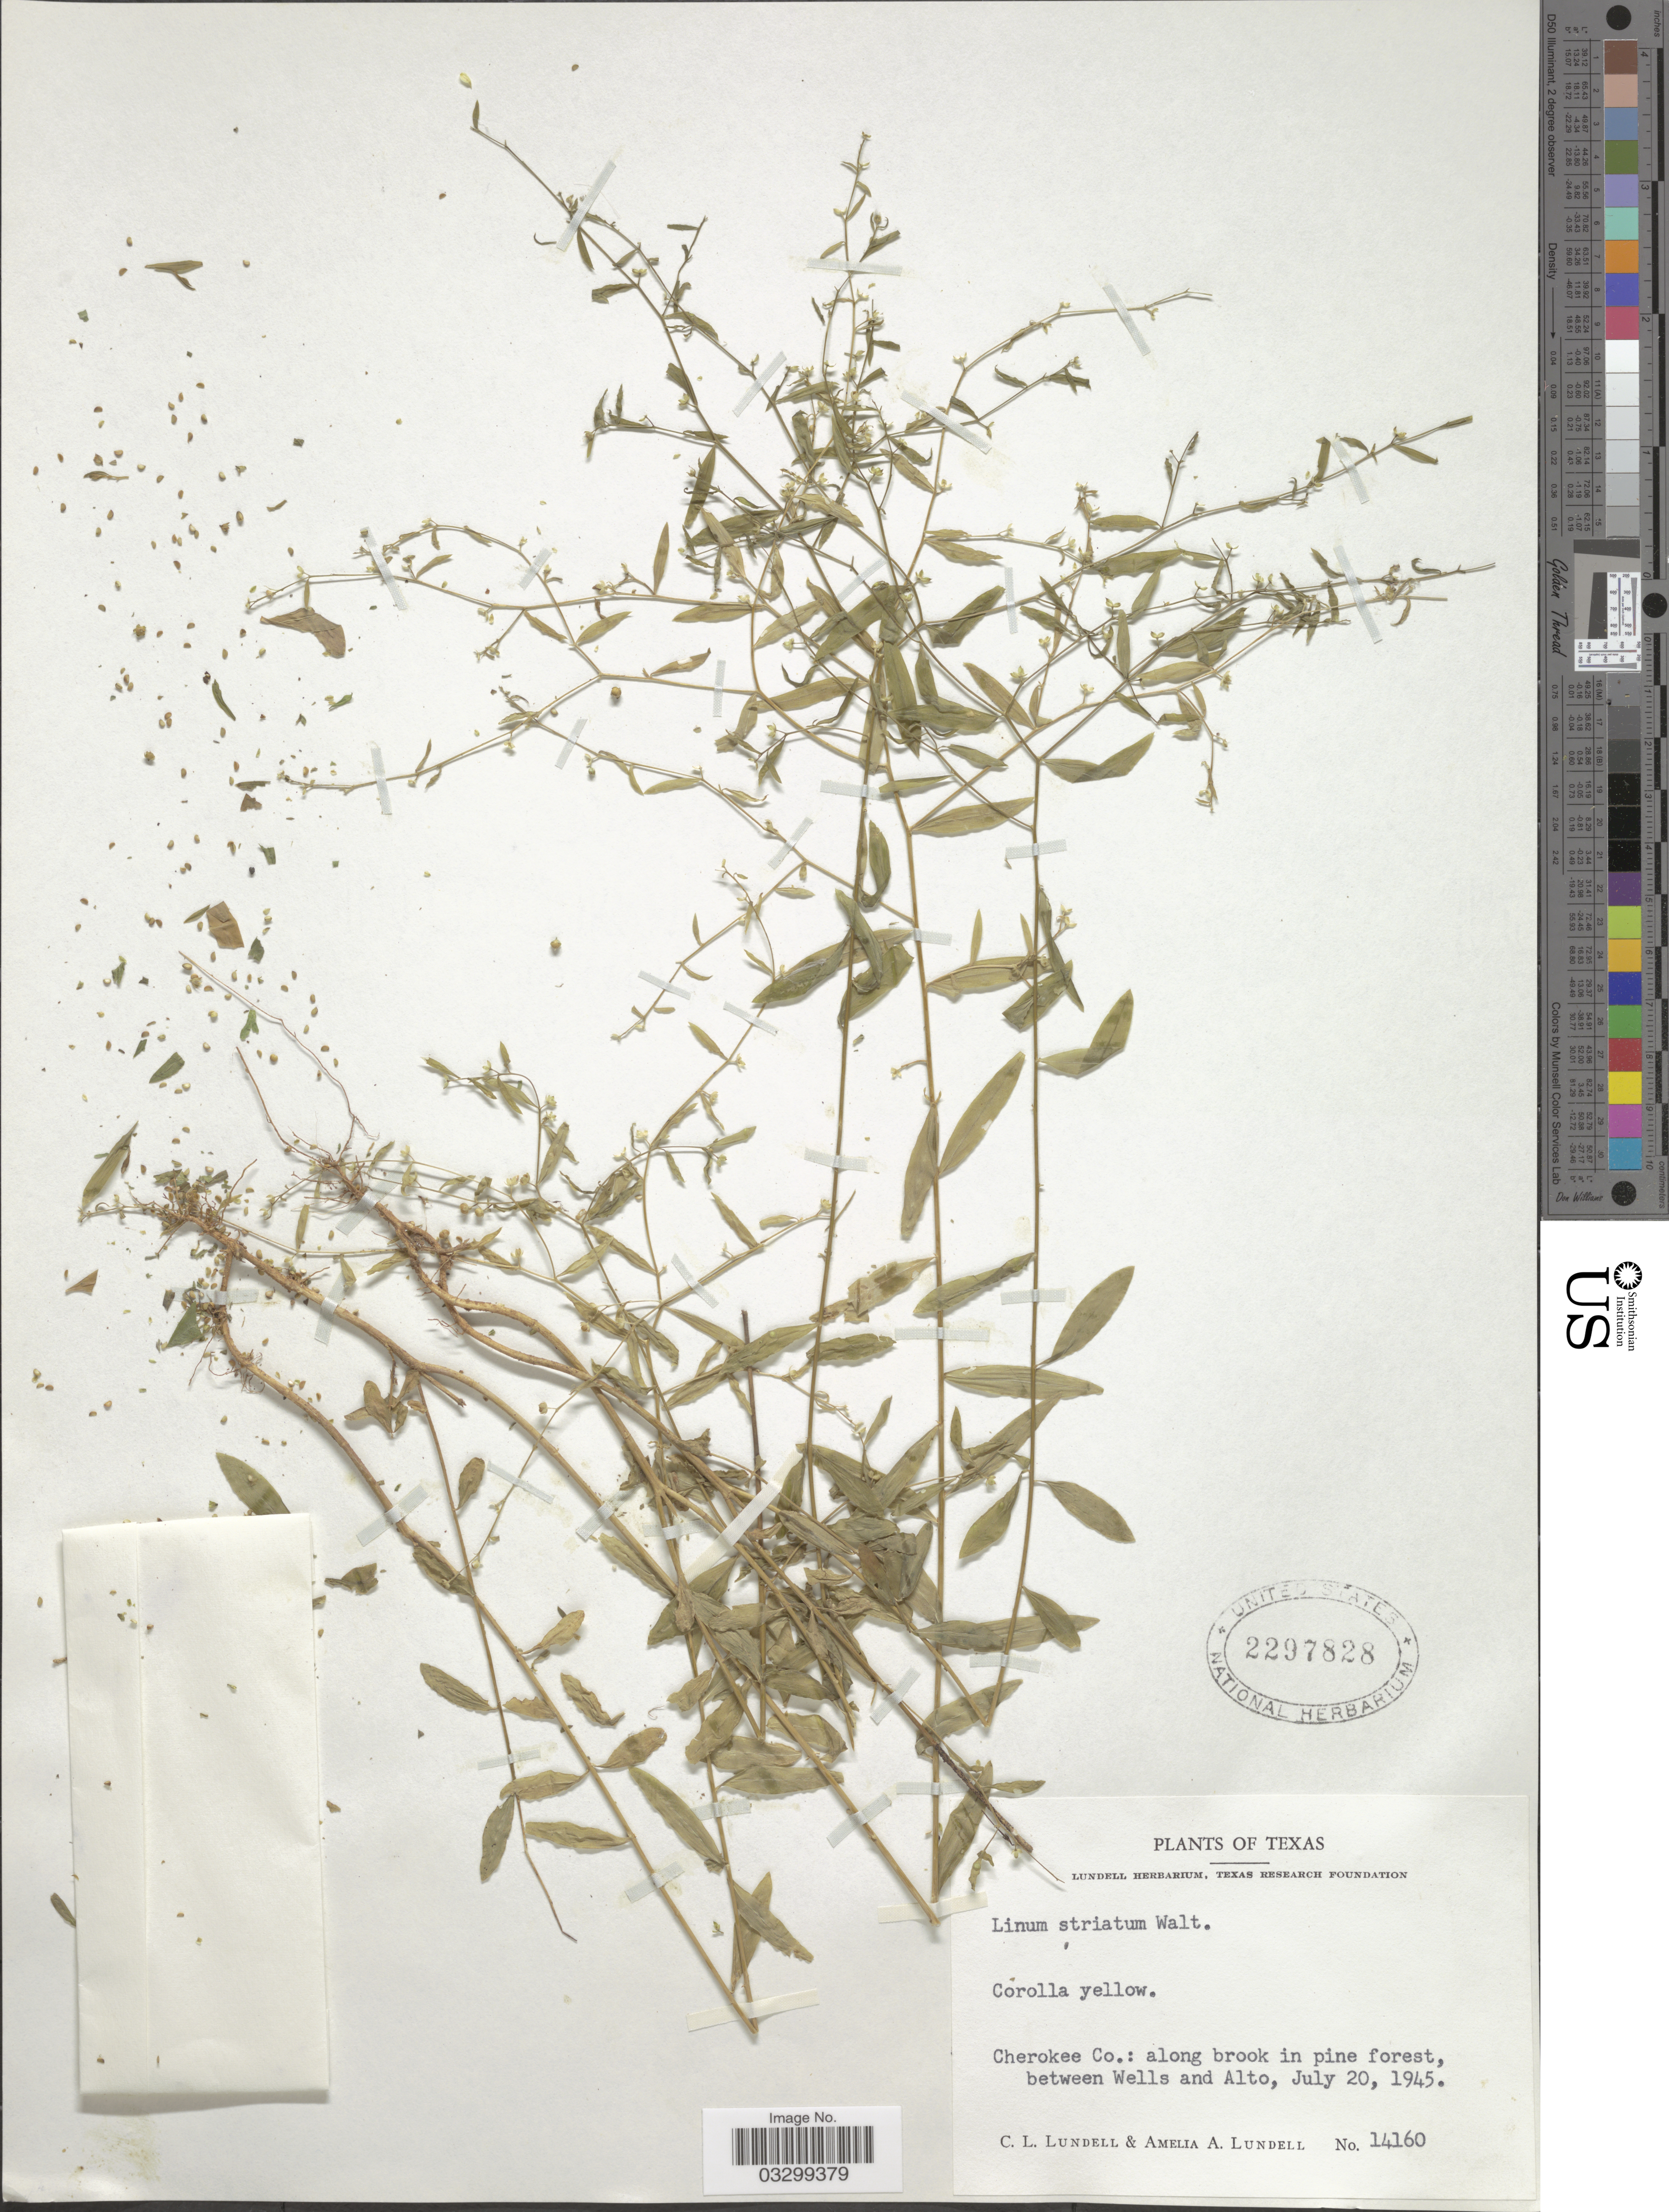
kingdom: Plantae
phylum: Tracheophyta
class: Magnoliopsida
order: Malpighiales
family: Linaceae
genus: Linum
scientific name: Linum striatum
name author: Walter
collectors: C. L. Lundell & A. A. Lundell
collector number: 14160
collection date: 1945-07-20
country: United States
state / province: Texas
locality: Cherokee Co.: along brook in pine forest, between Wells and Alto.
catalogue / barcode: US 2297828